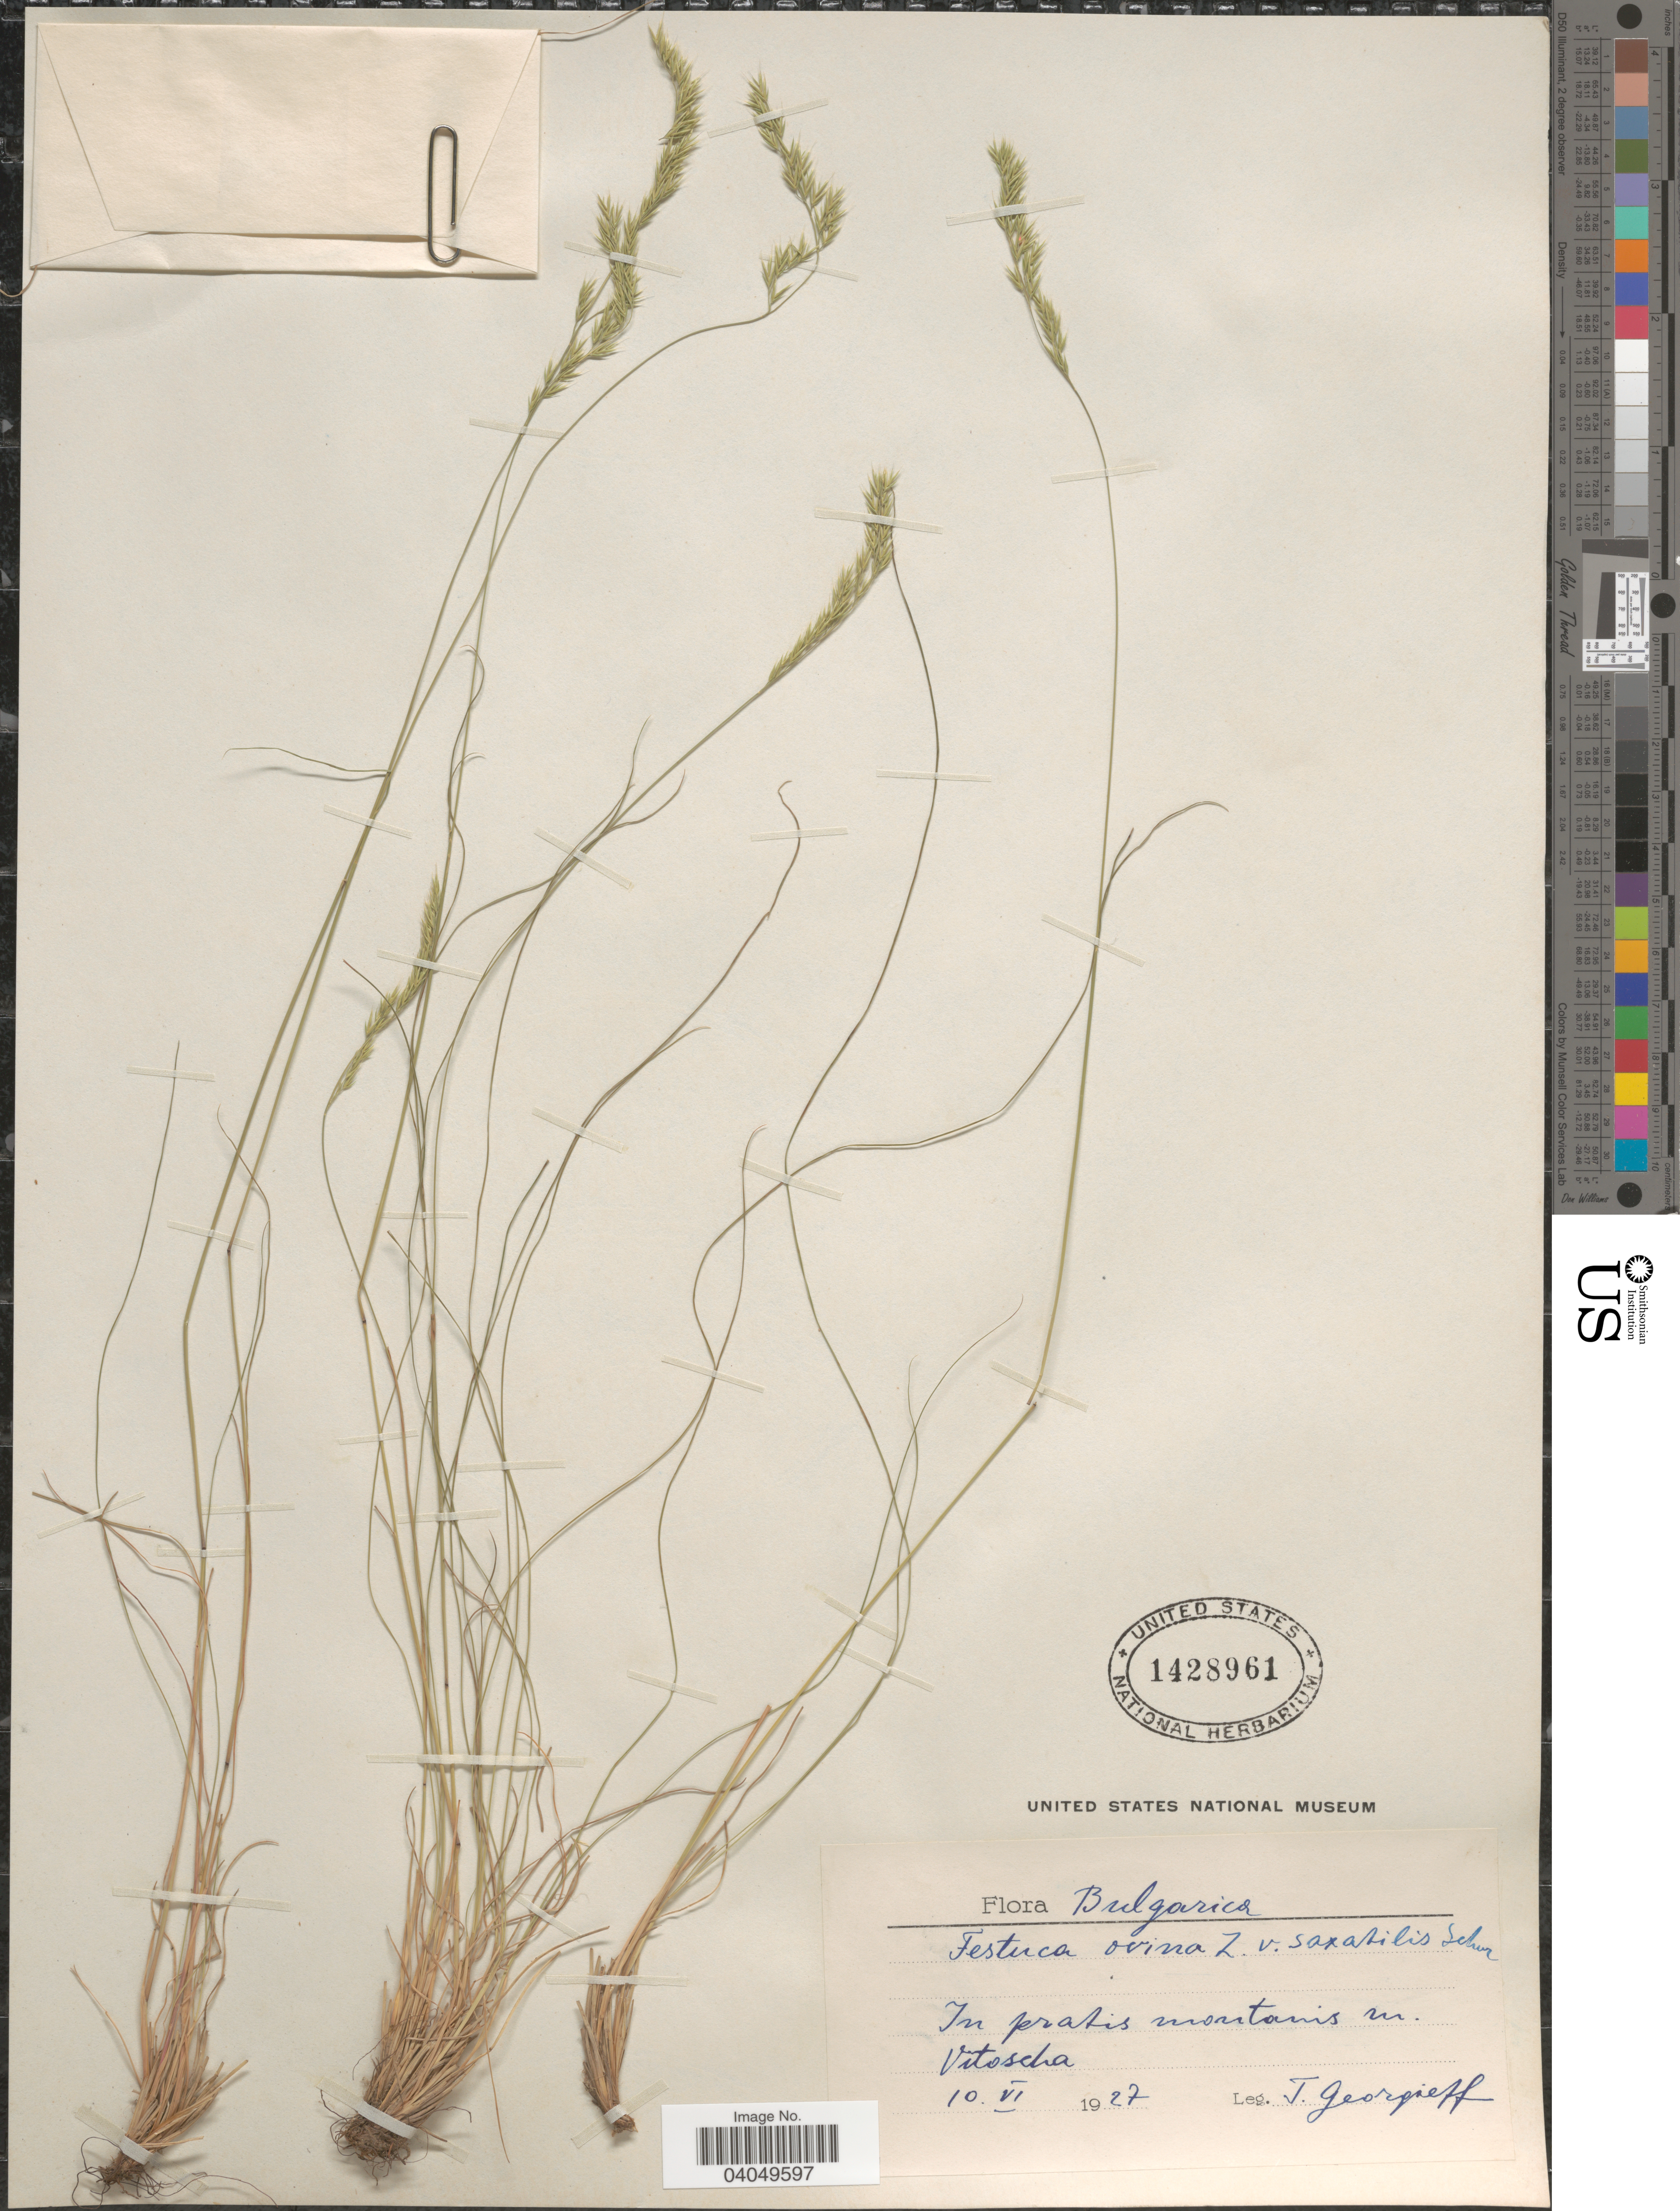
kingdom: Plantae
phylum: Tracheophyta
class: Liliopsida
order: Poales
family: Poaceae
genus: Festuca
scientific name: Festuca ovina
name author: L.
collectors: T. Georgieff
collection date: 1927-06-10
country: Bulgaria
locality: Bulgarica. In pratis montanis m. Vitoscha.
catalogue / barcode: US 1428961